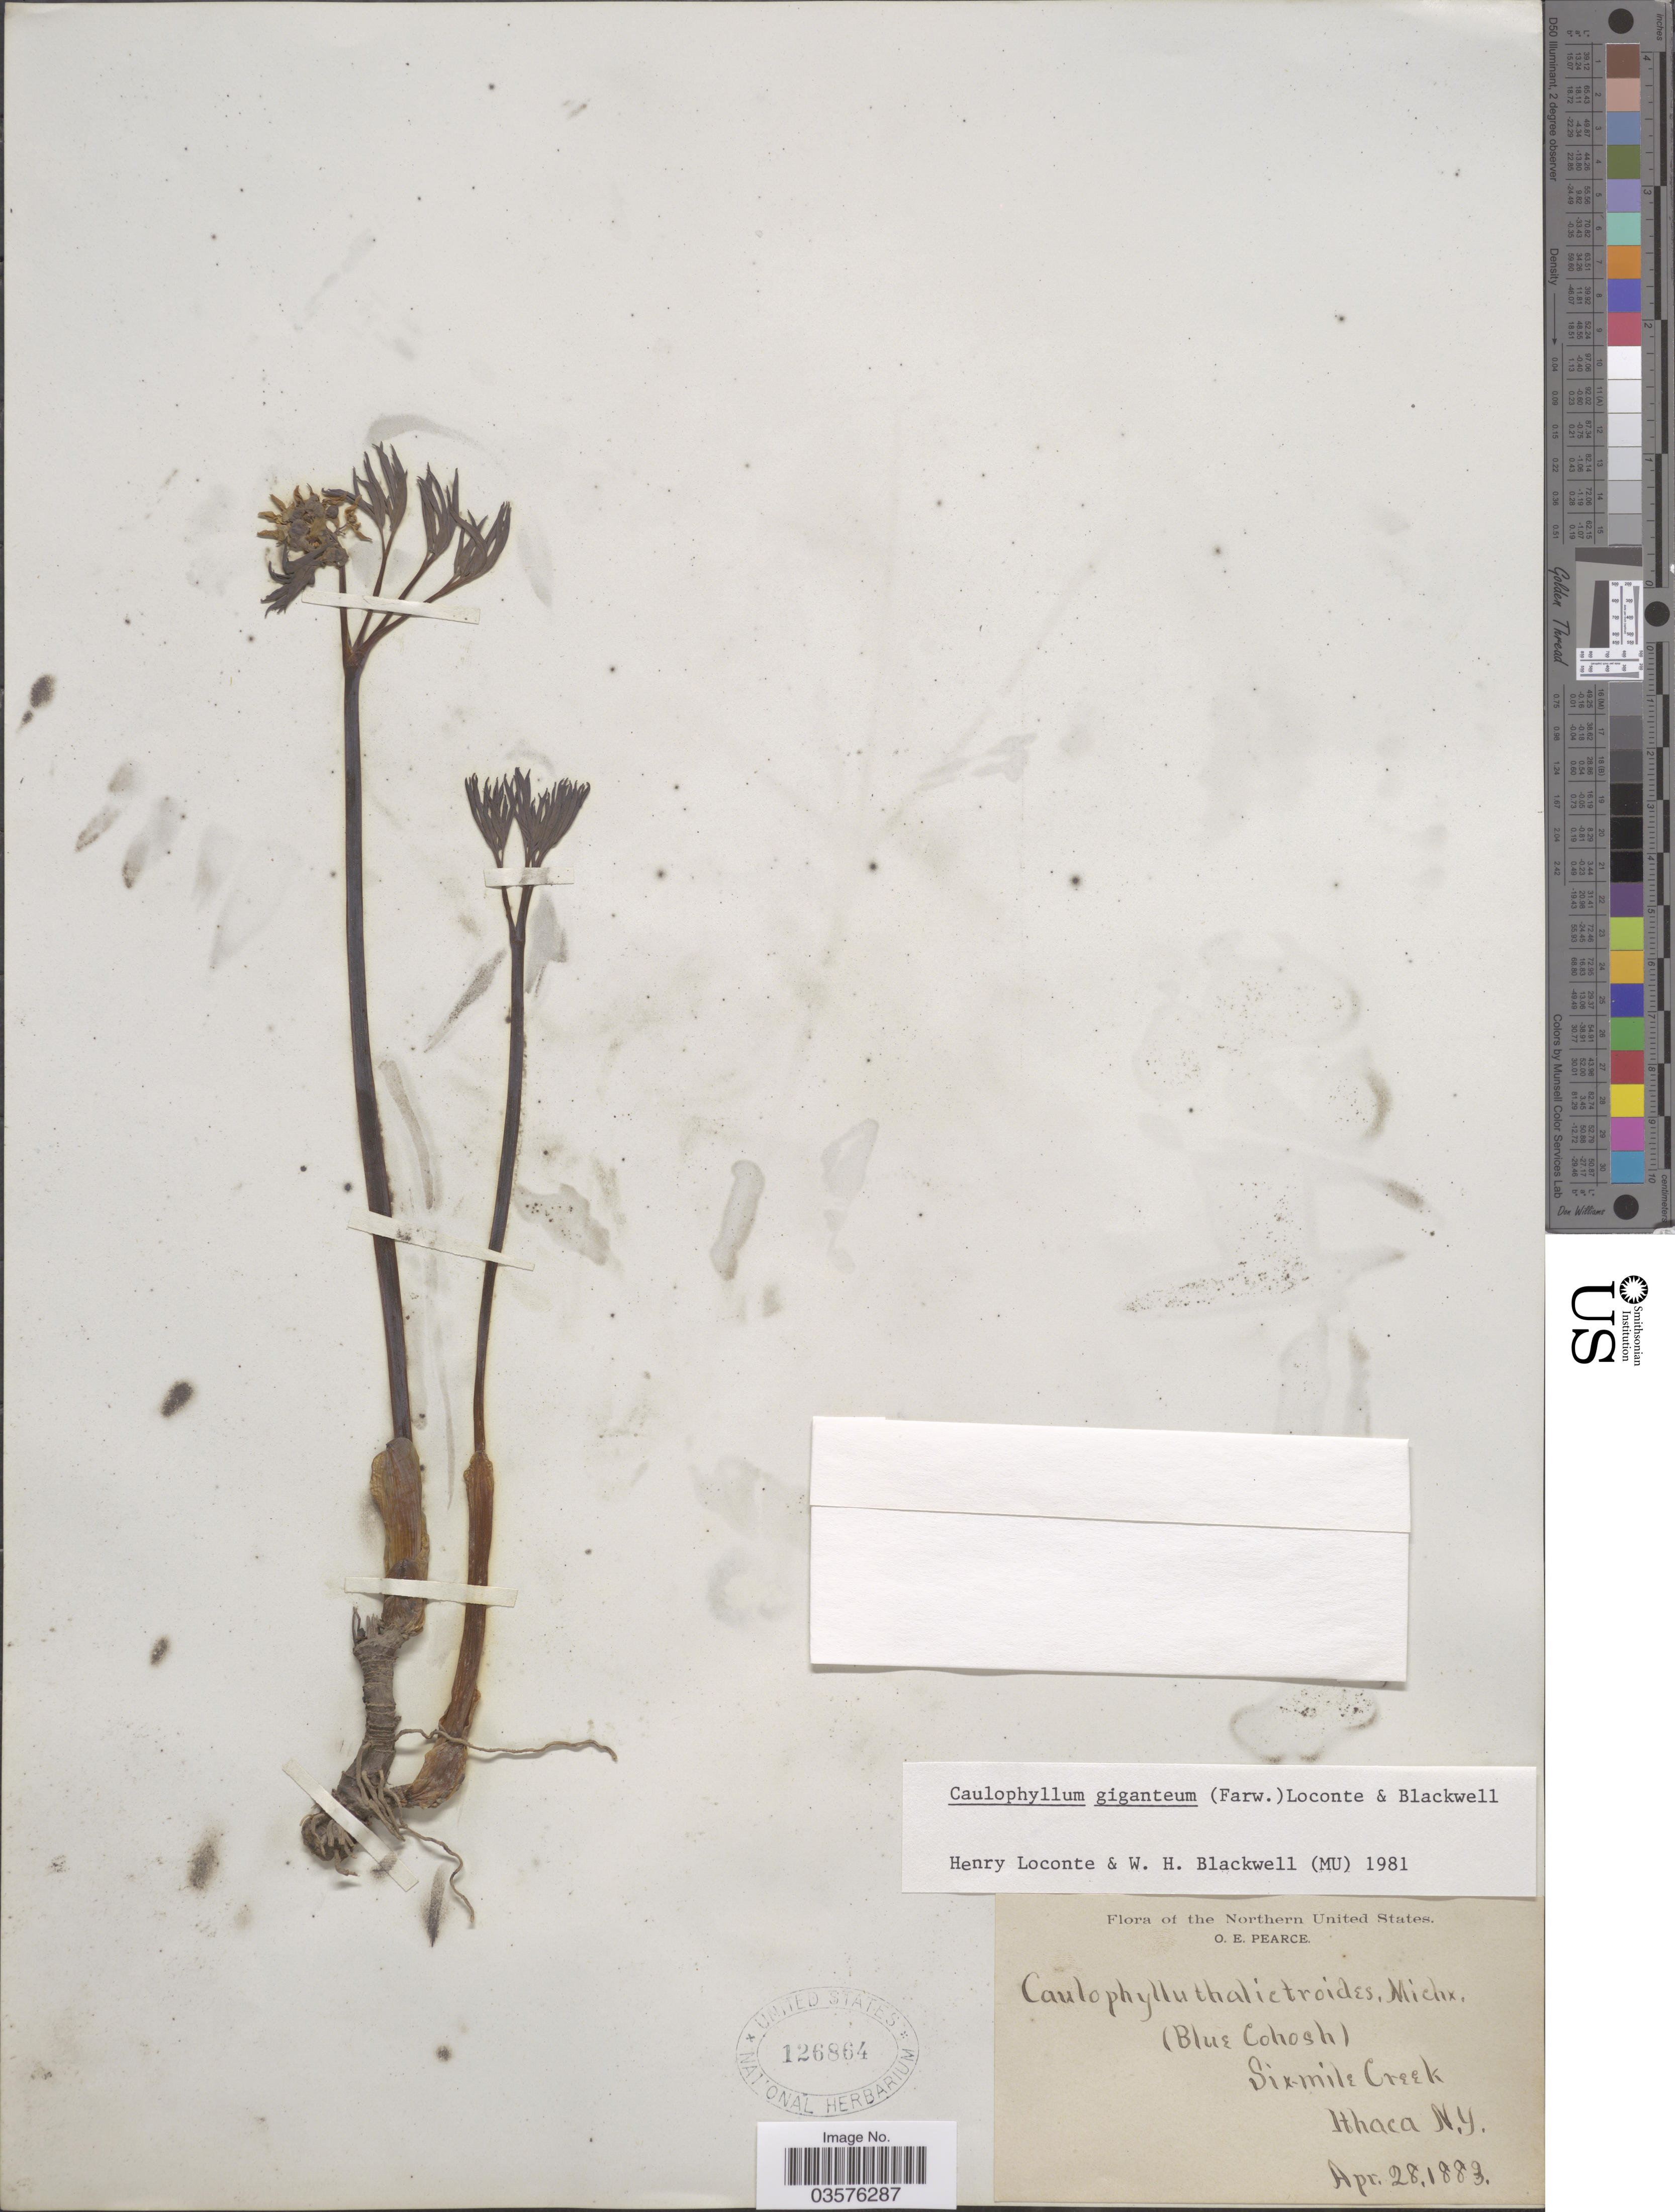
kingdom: Plantae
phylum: Tracheophyta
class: Magnoliopsida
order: Ranunculales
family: Berberidaceae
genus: Caulophyllum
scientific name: Caulophyllum giganteum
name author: (Farw.) Loconte & W.H. Blackw.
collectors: O. E. Pearce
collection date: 1883-04-28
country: United States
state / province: New York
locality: The Northern United States. Six mile Creek. Ithaca.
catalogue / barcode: US 126864